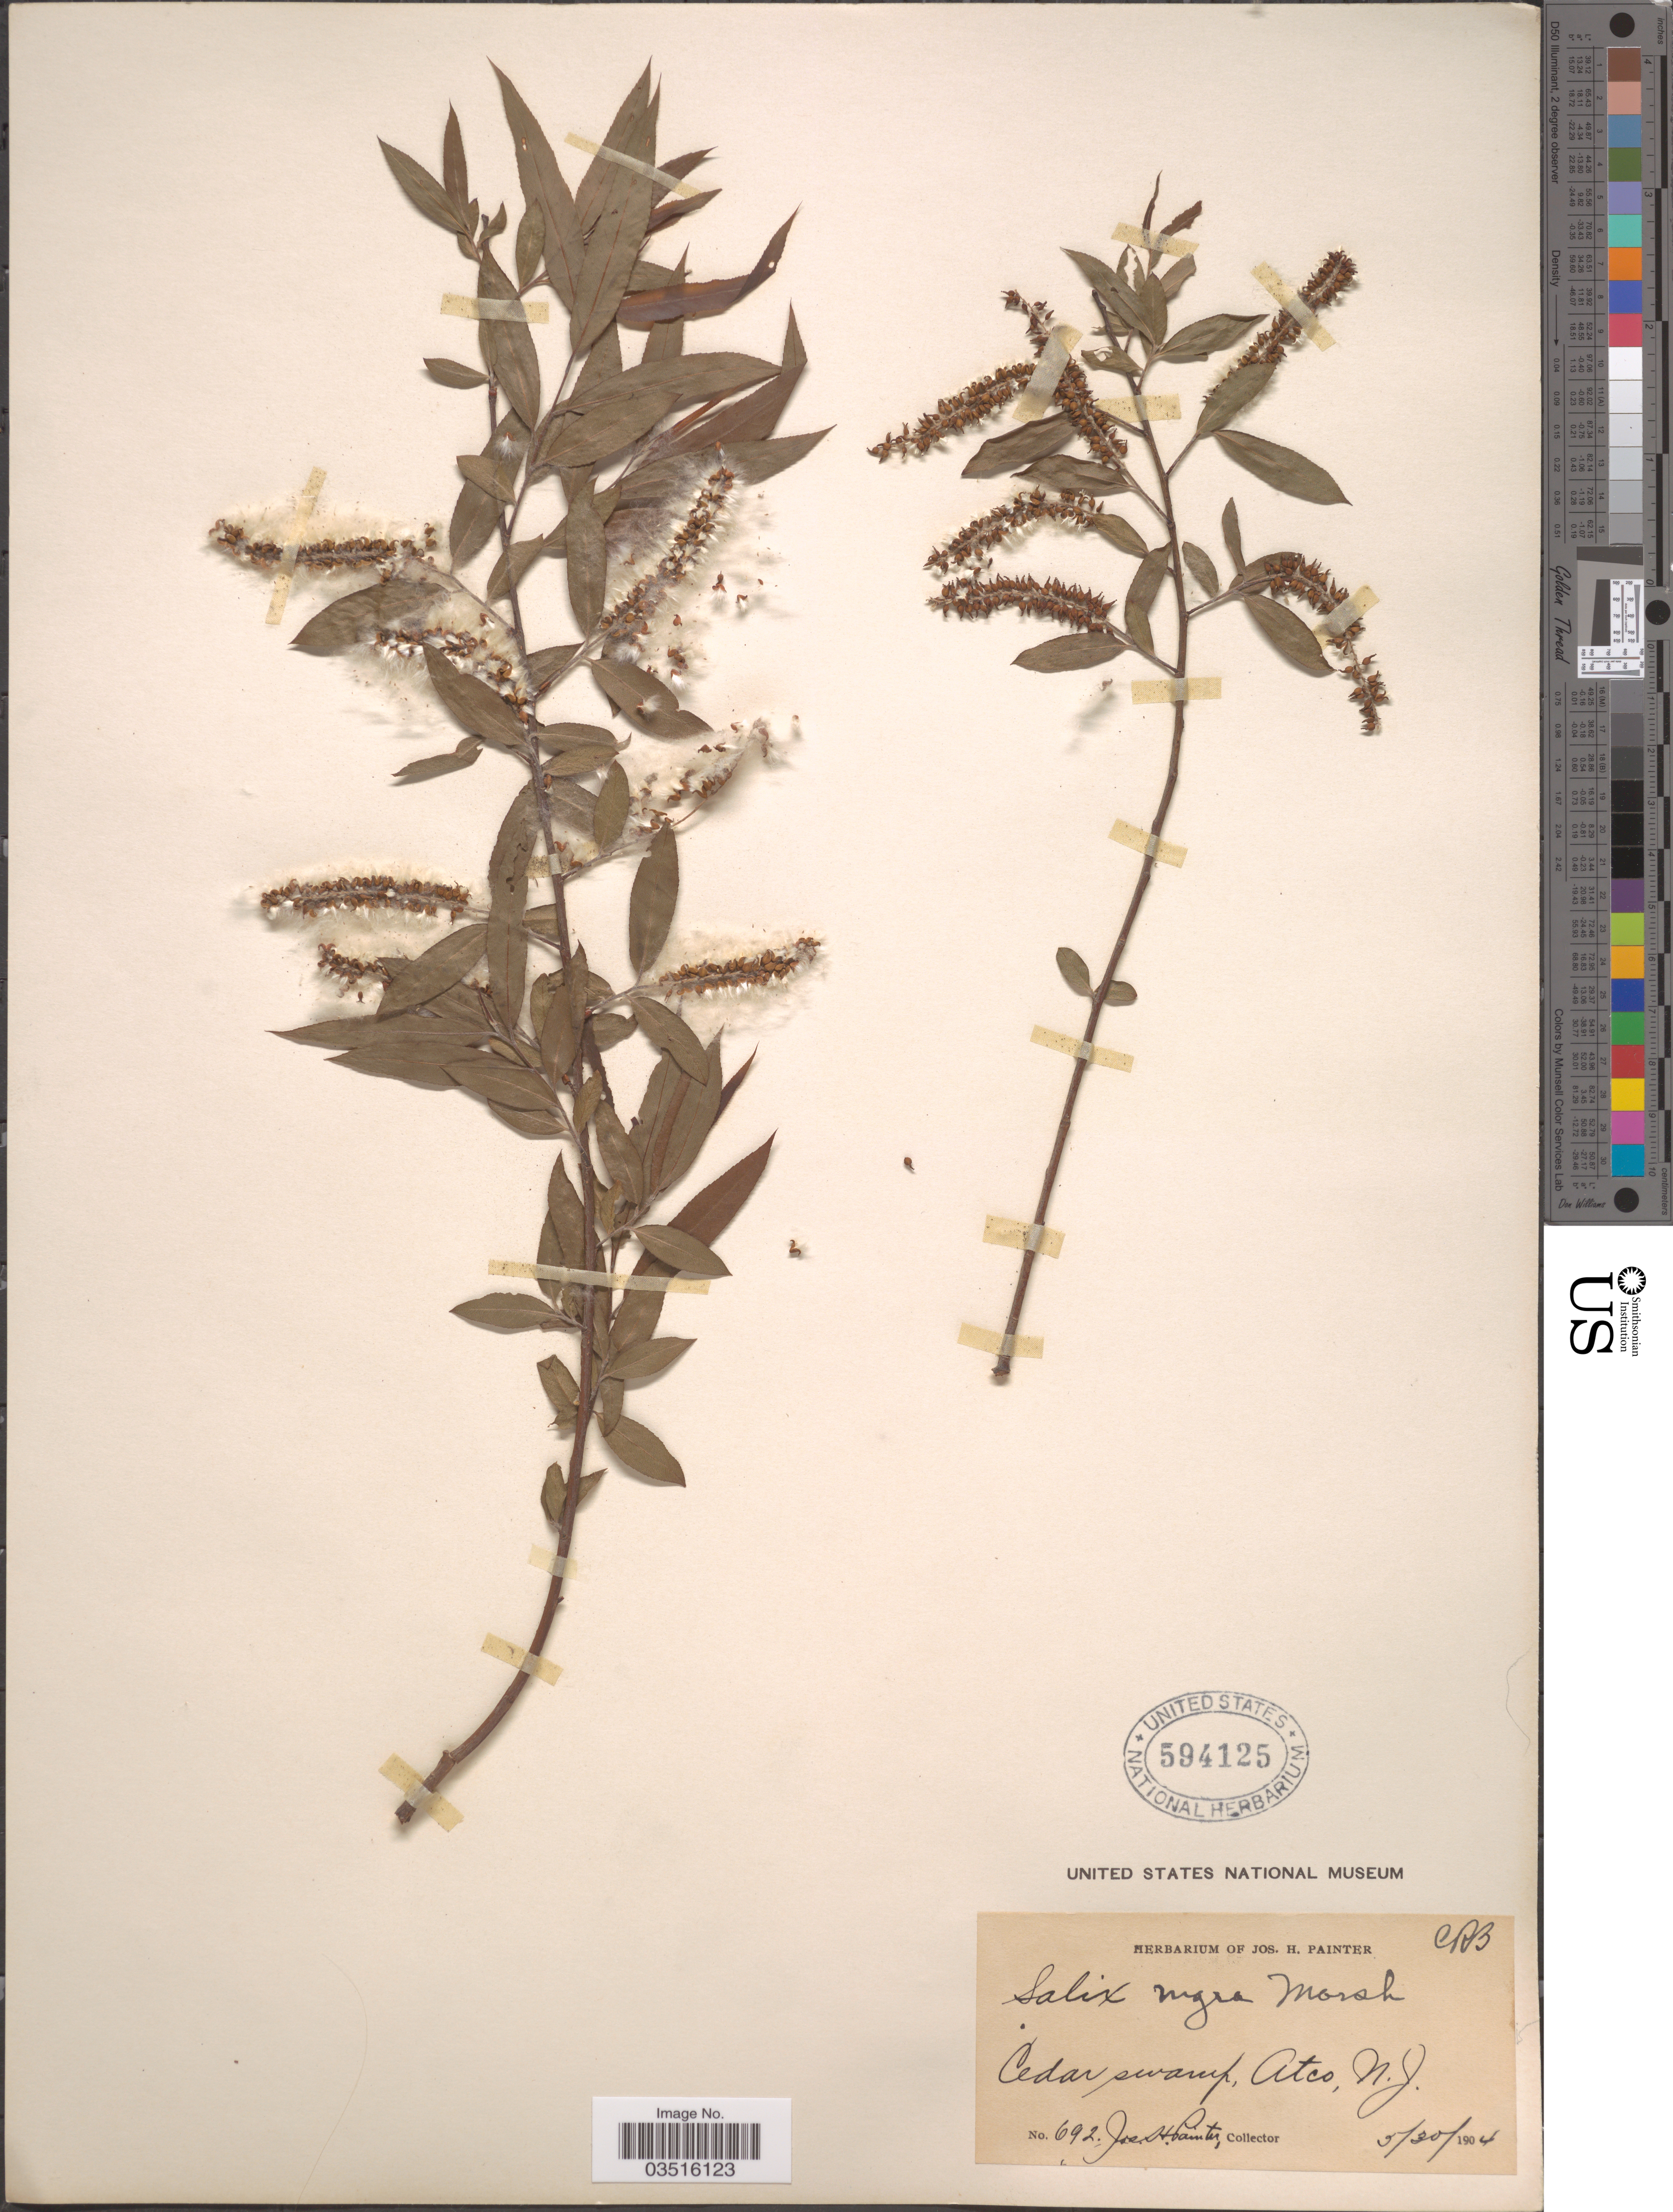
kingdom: Plantae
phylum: Tracheophyta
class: Magnoliopsida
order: Malpighiales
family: Salicaceae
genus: Salix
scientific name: Salix nigra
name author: Marshall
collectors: J. H. Painter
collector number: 692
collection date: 1904-05-30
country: United States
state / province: New Jersey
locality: Cedar swamp, Atco.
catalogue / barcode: US 594125